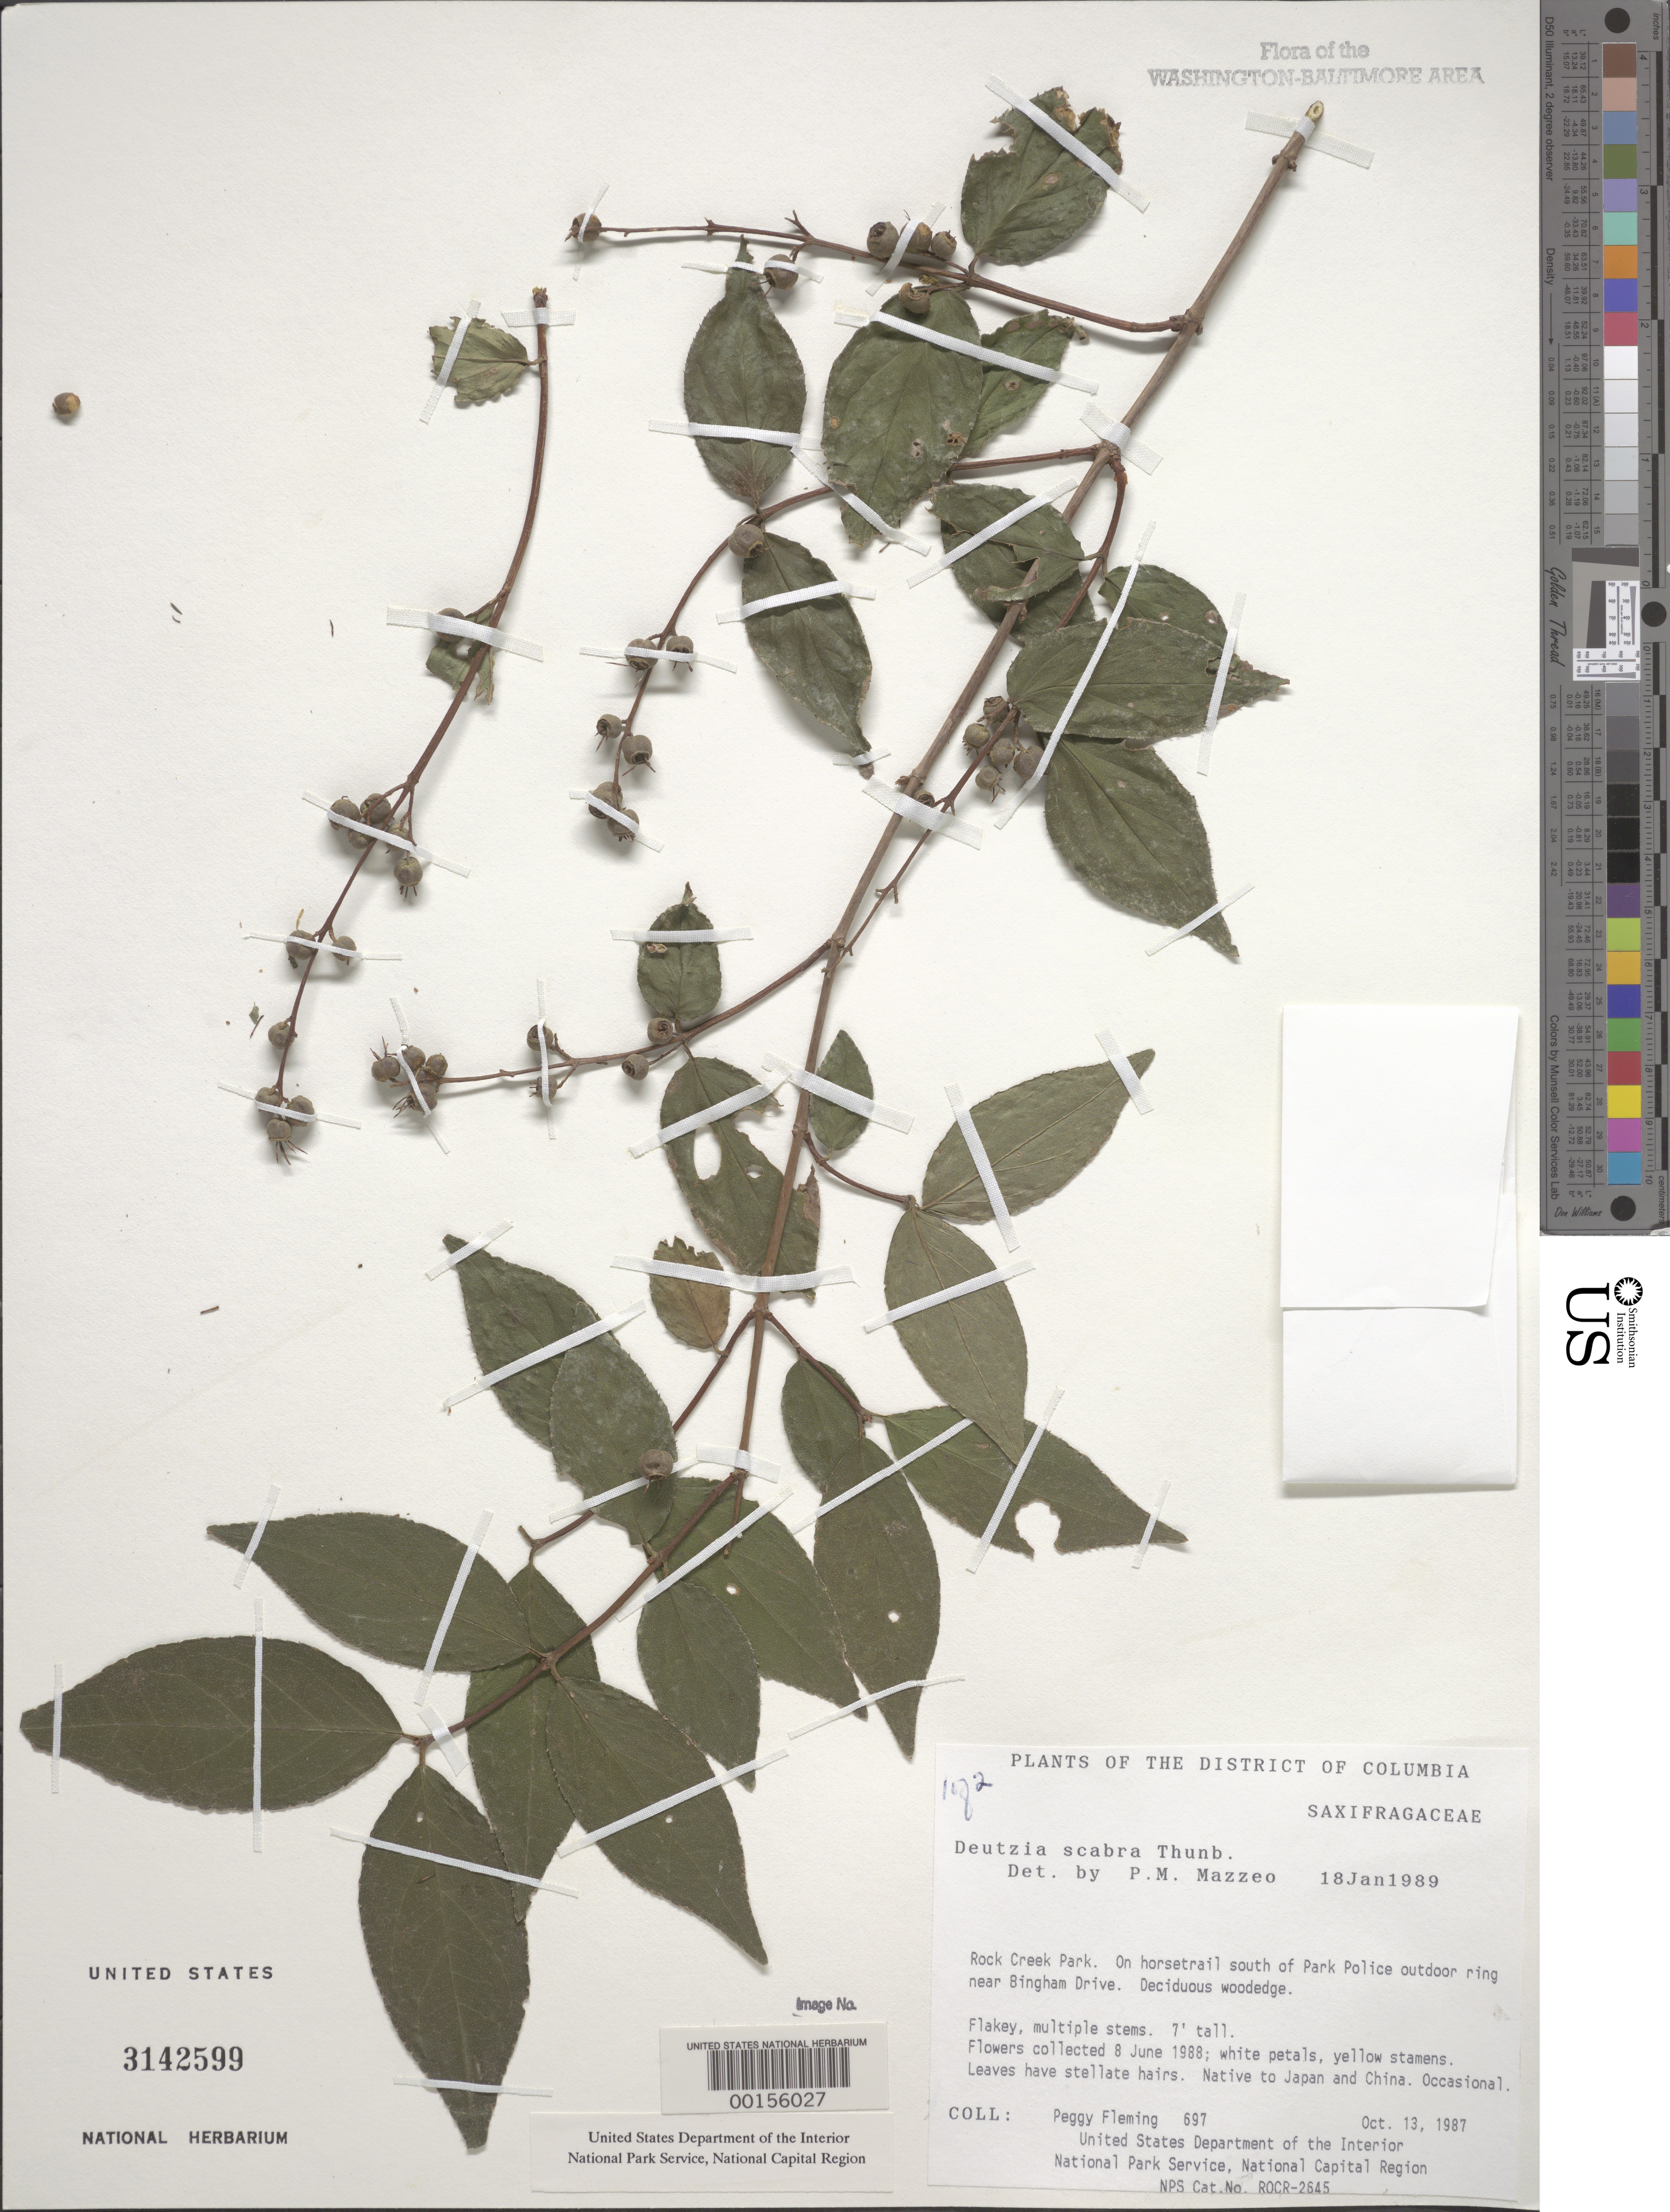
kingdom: Plantae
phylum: Tracheophyta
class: Magnoliopsida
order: Cornales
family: Hydrangeaceae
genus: Deutzia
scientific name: Deutzia scabra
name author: Thunb.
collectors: P. Fleming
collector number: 697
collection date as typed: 13 Oct 1987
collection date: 1987-10-13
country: United States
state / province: District of Columbia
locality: Rock Creek Park, S of Park Police Outdoor Ring near Bingham Drive Rock Creek Park and Vicinity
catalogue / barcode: US 3142599